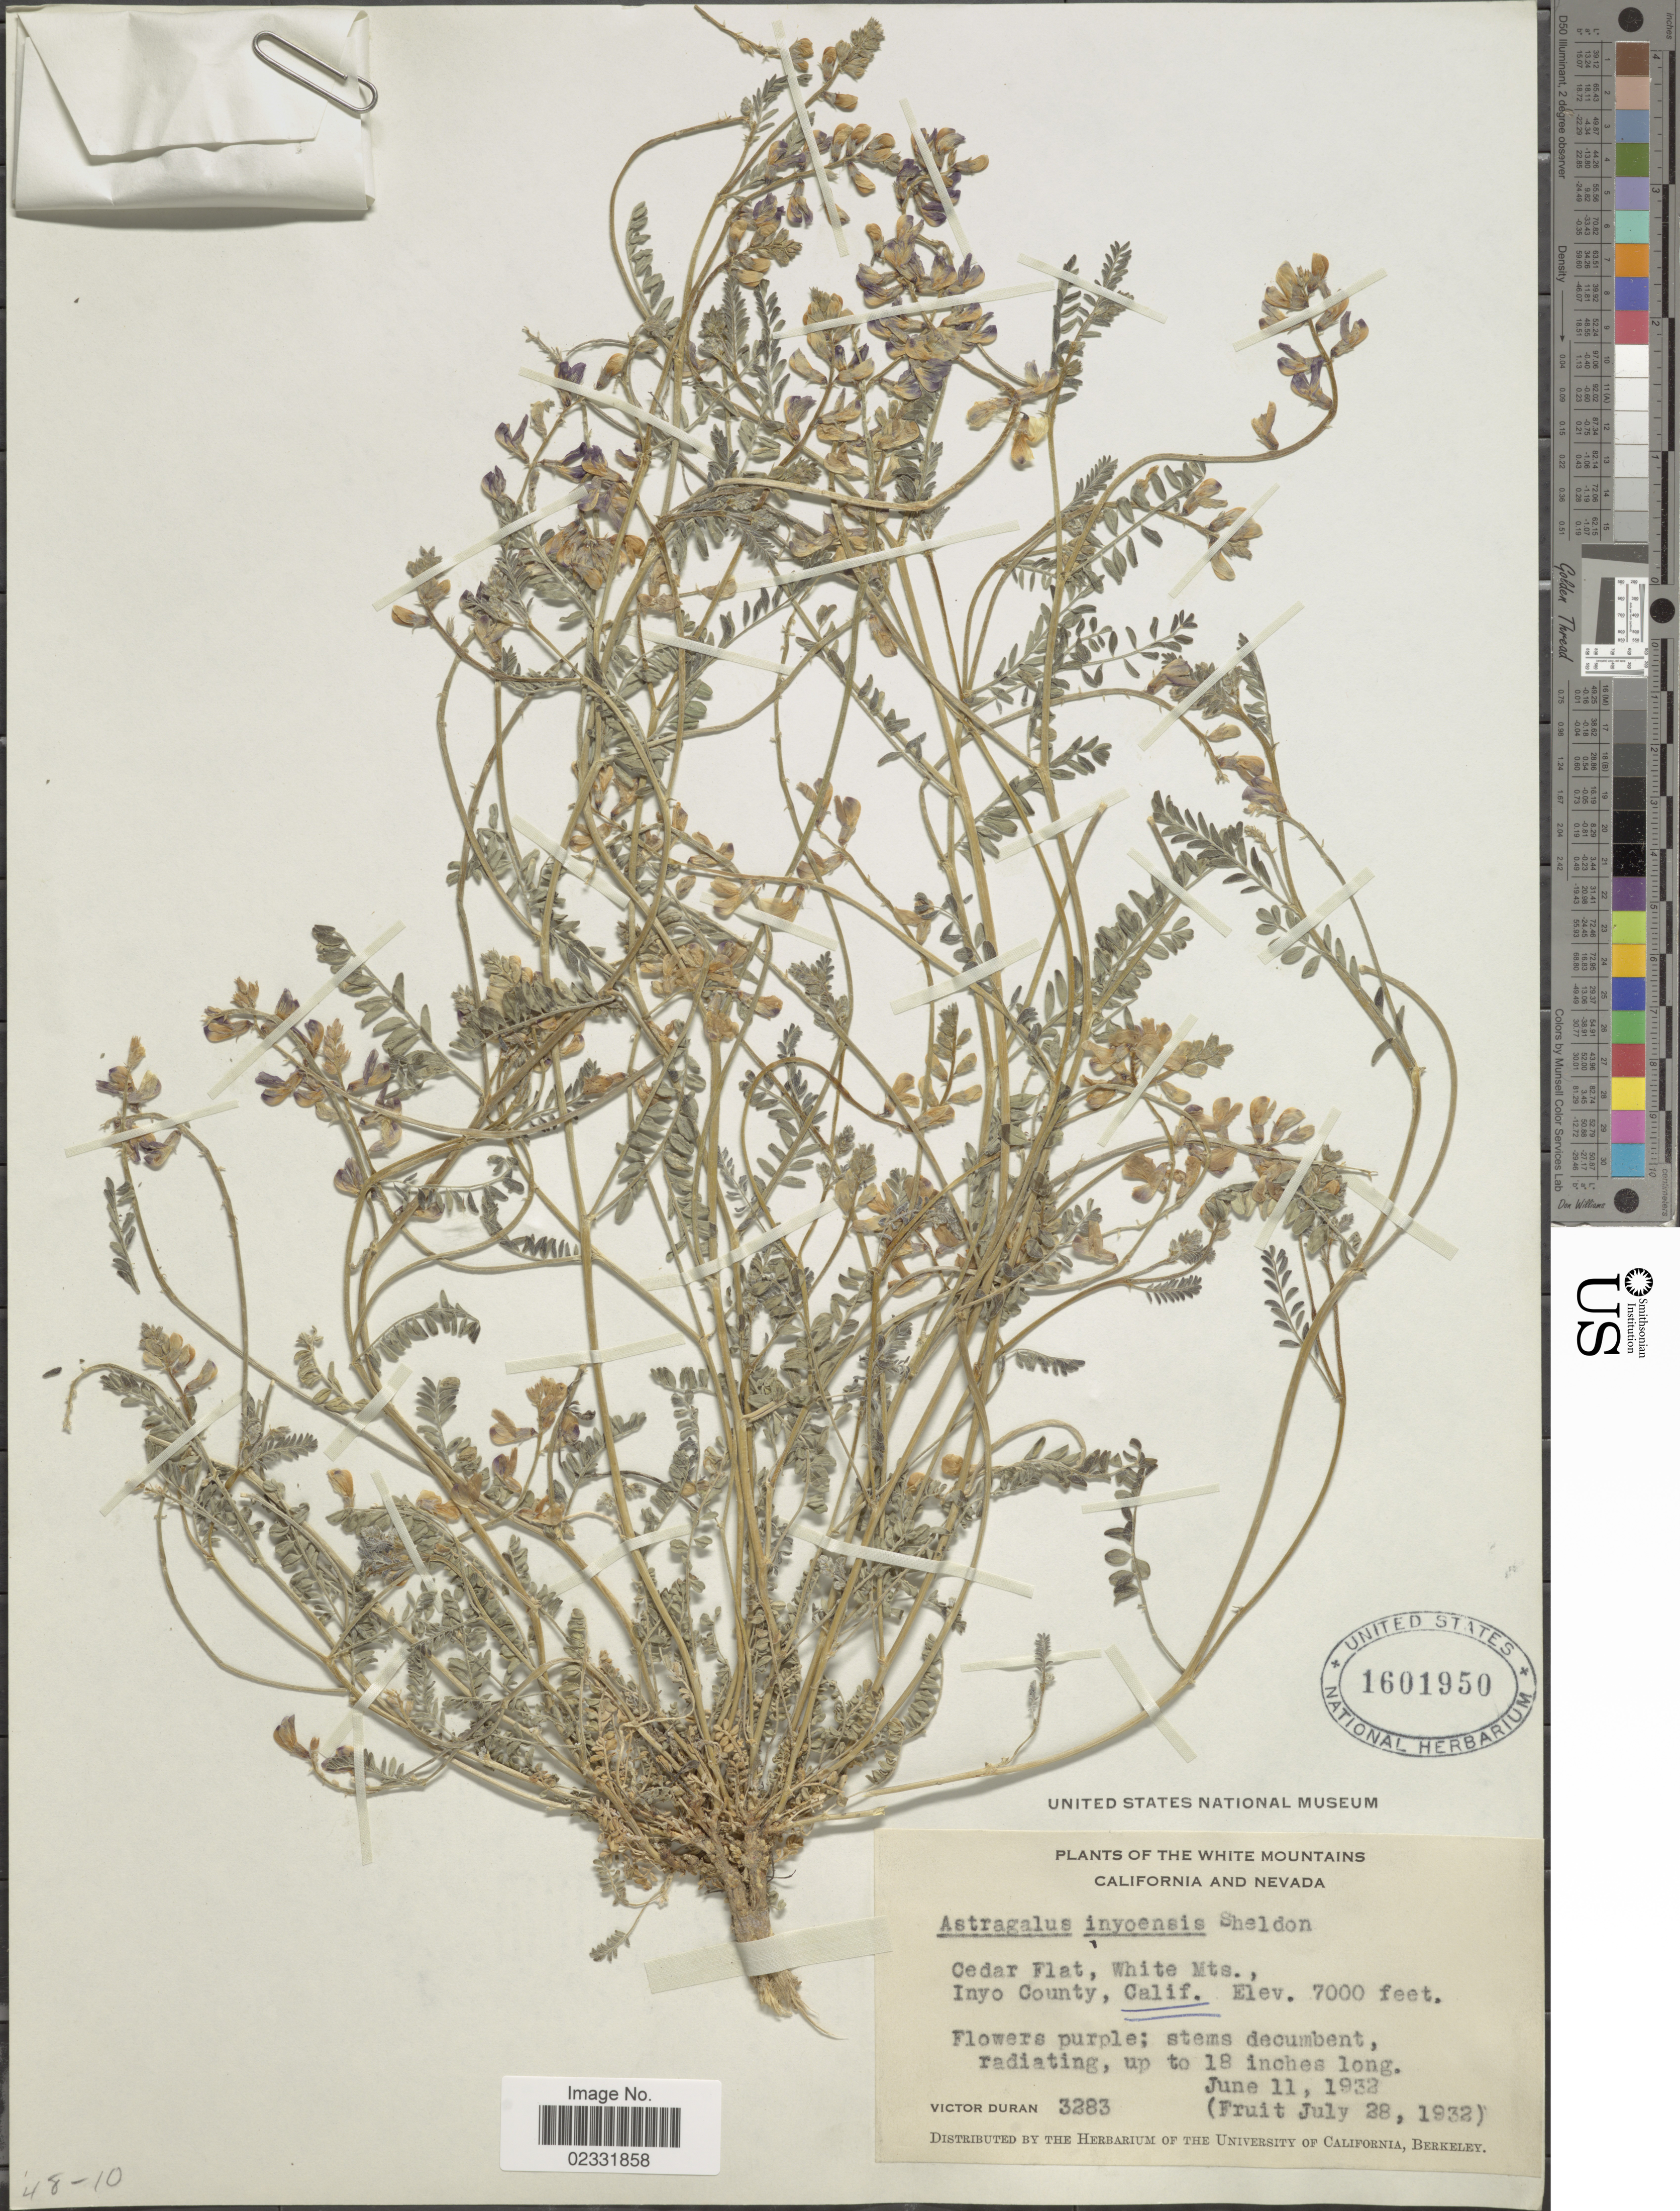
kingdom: Plantae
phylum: Tracheophyta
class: Magnoliopsida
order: Fabales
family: Fabaceae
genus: Astragalus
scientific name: Astragalus inyoensis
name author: E. Sheld. in Coville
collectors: V. Duran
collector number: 3283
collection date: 1932-06-11/1932-07-28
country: United States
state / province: California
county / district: Inyo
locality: Cedar Flat, White Mts., Inyo County.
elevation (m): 2134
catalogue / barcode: US 1601950